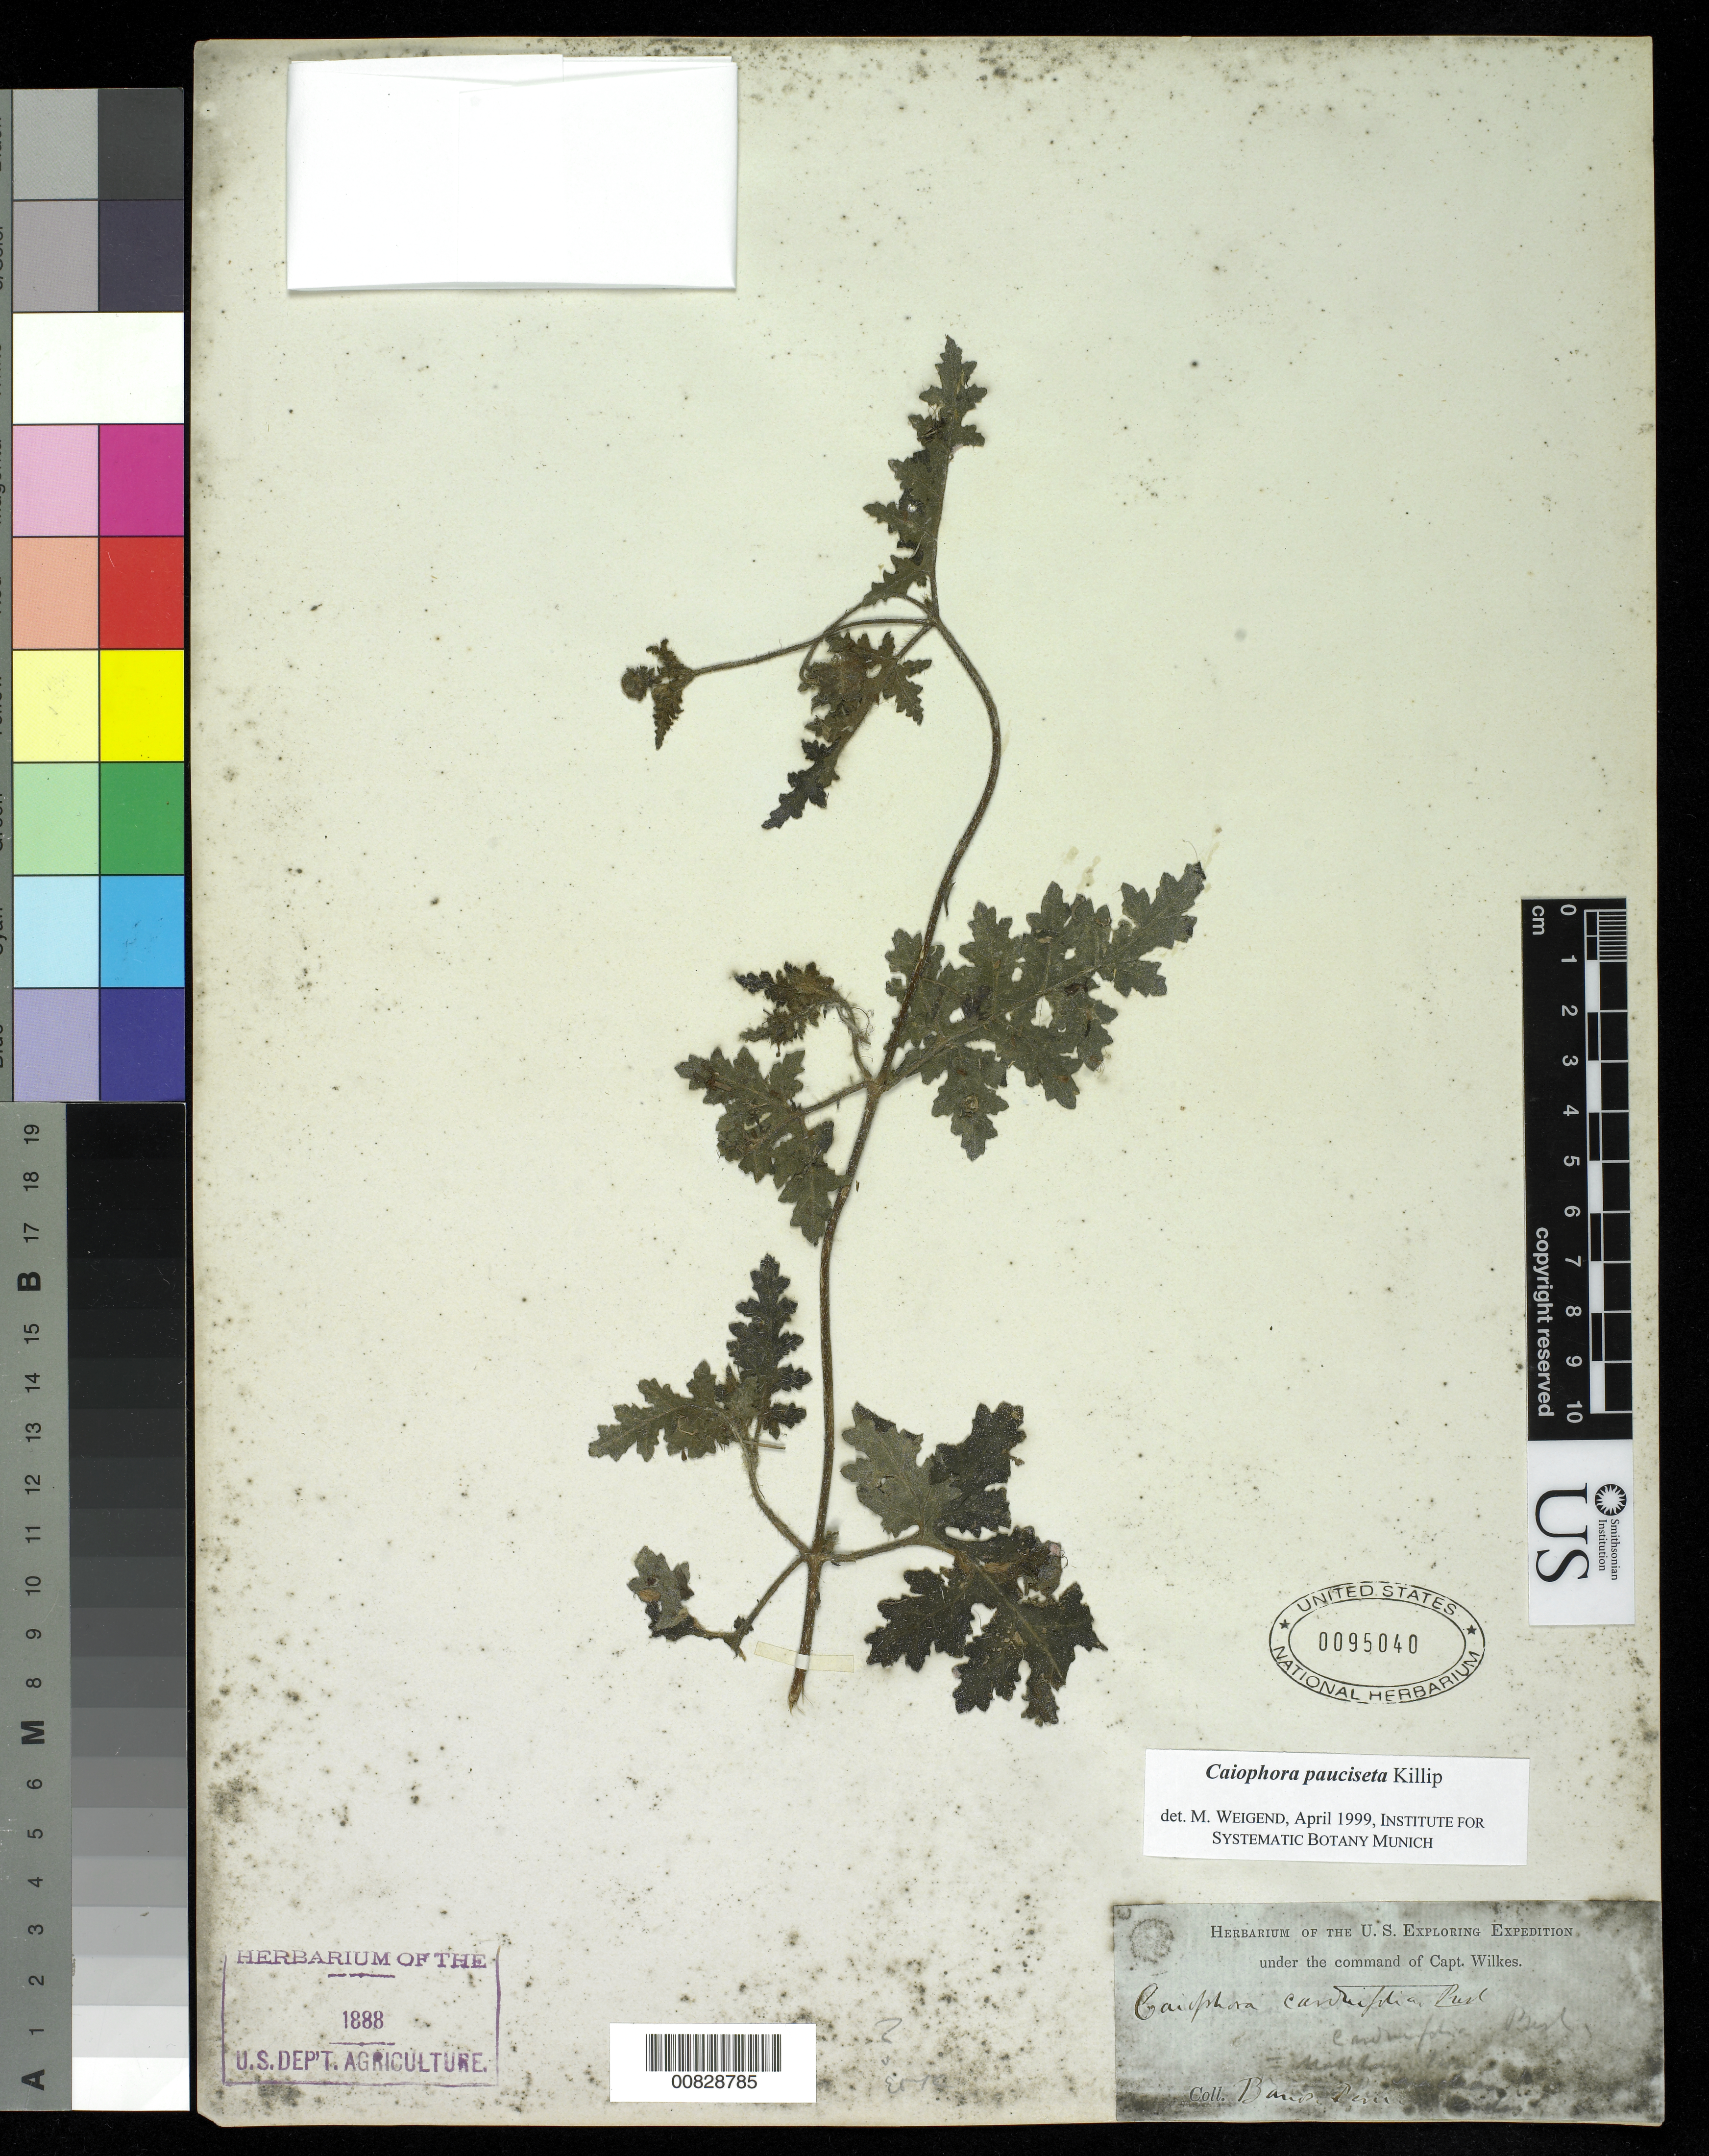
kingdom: Plantae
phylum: Tracheophyta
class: Magnoliopsida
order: Cornales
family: Loasaceae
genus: Caiophora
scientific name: Caiophora pauciseta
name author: Killip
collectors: Wilkes Explor. Exped.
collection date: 1838/1842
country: Peru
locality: Banos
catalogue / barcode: US 95040